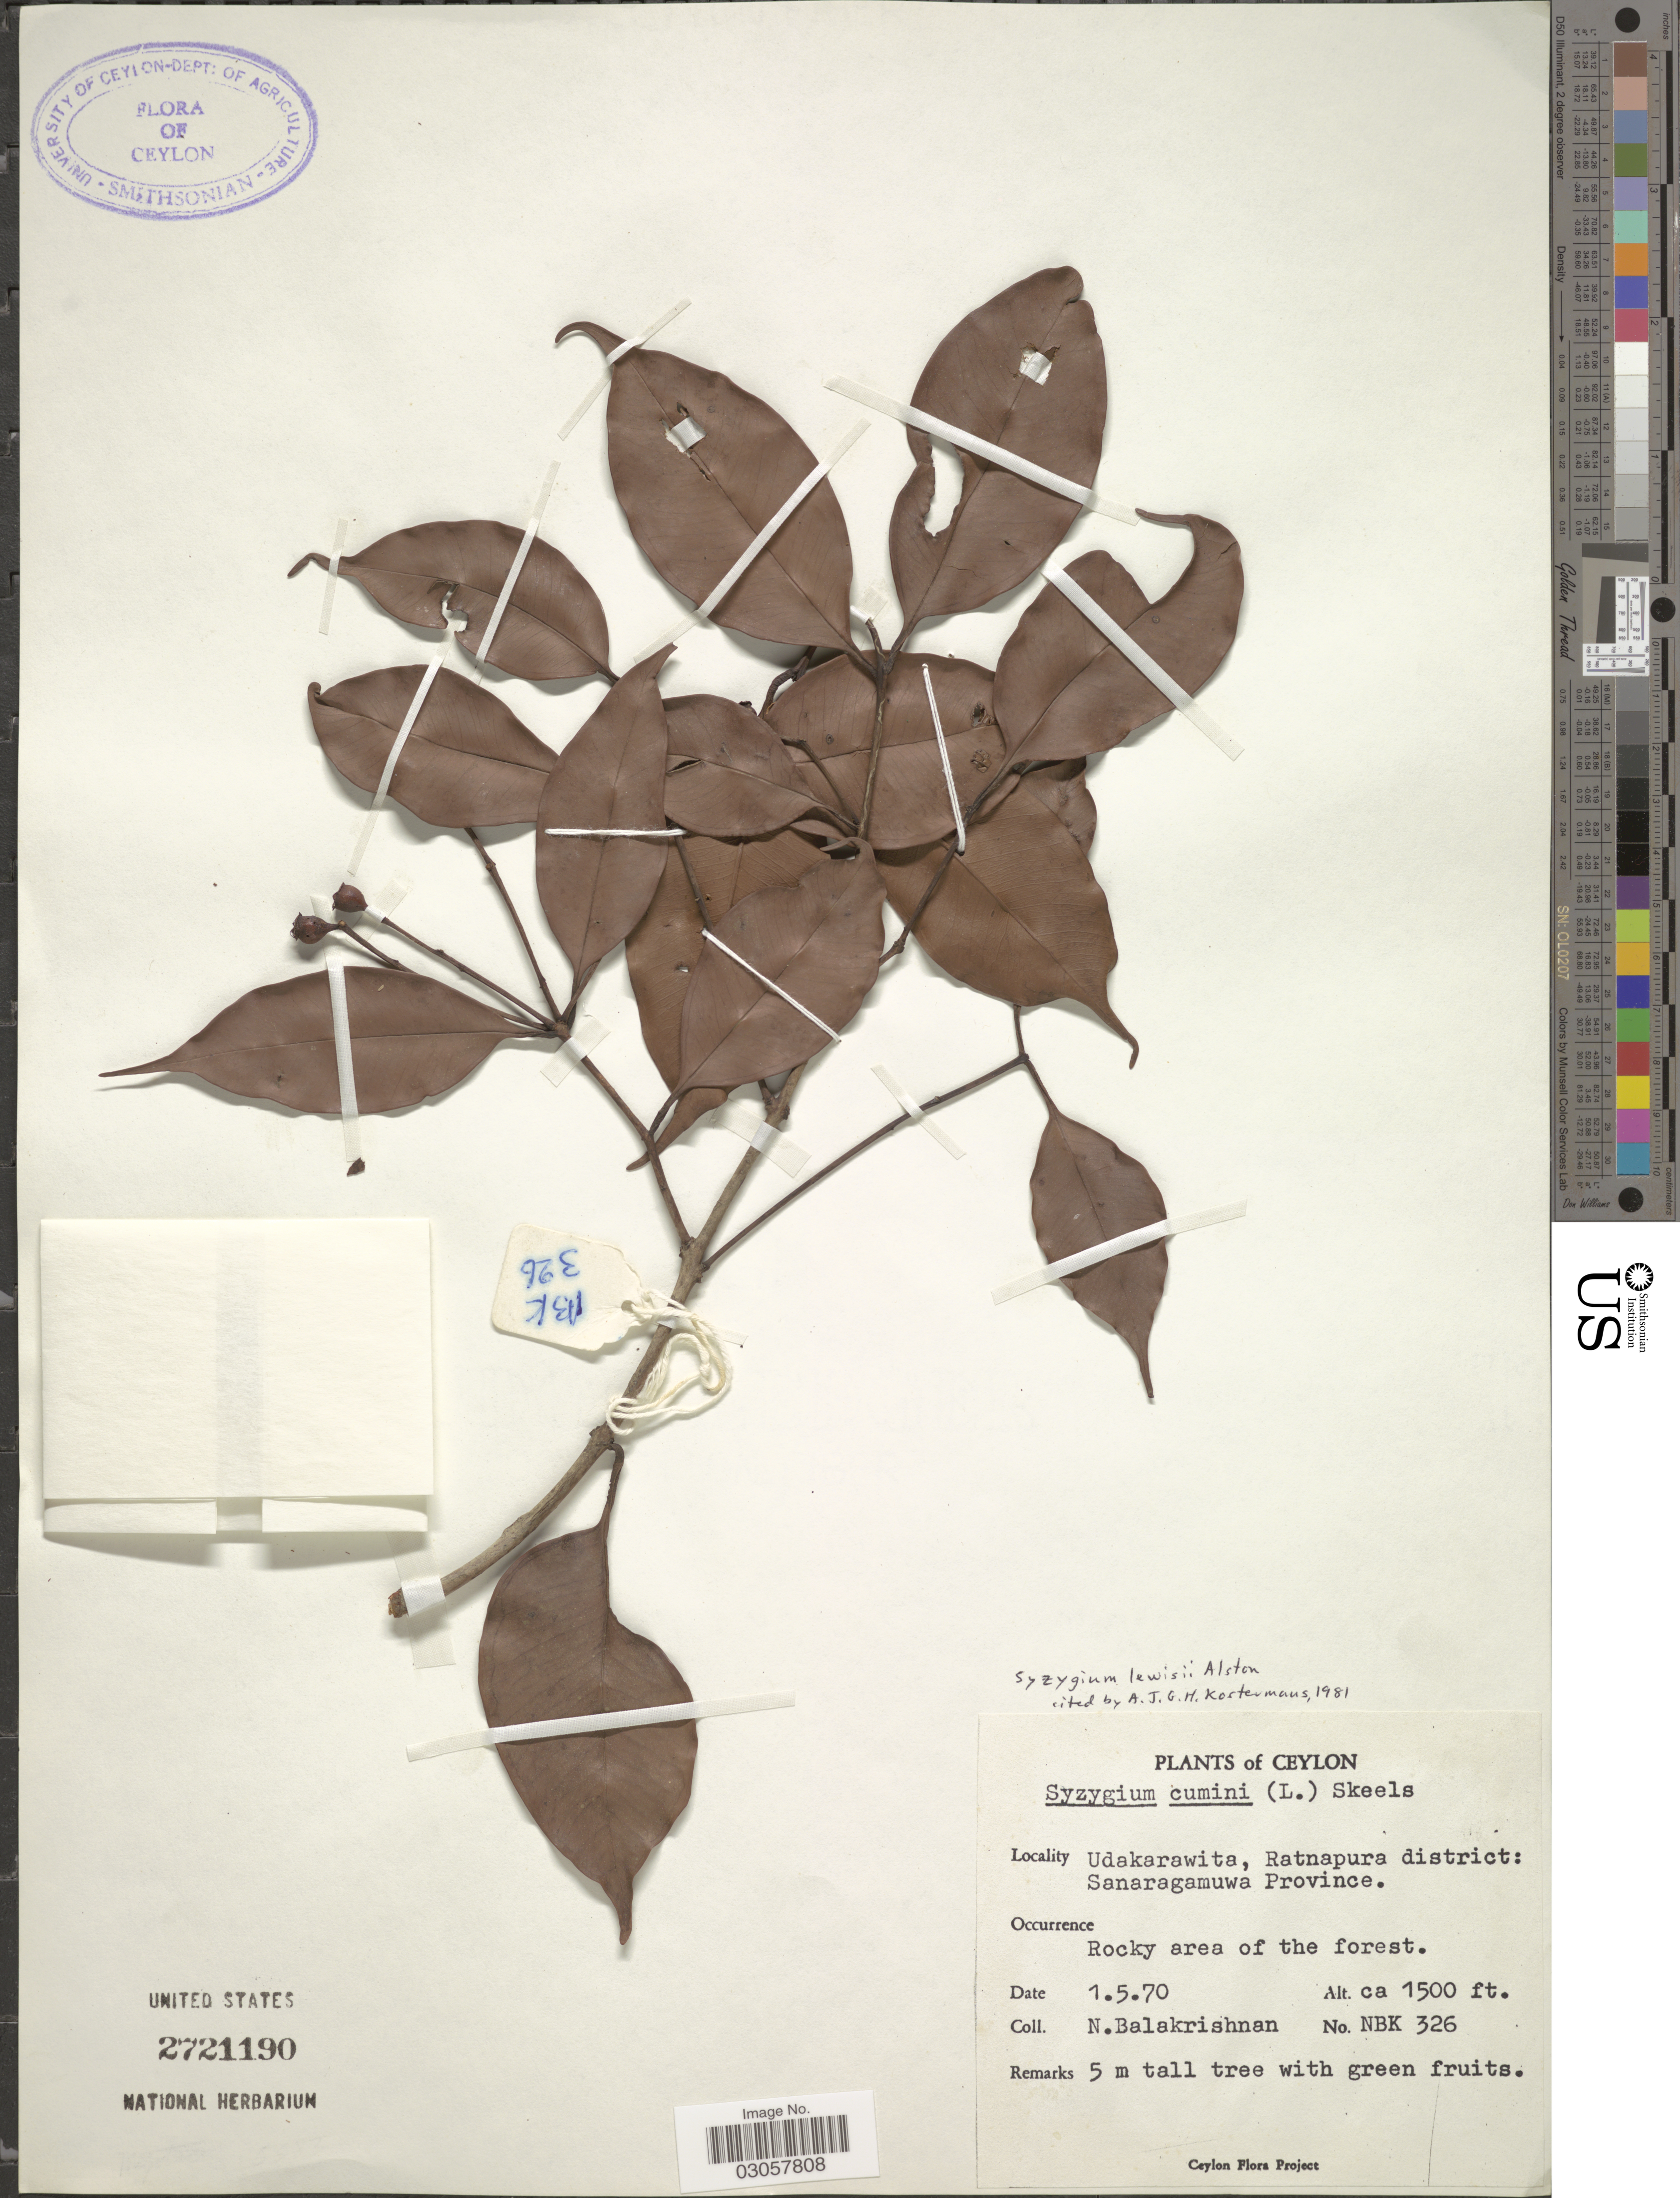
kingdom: Plantae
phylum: Tracheophyta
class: Magnoliopsida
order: Myrtales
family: Myrtaceae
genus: Syzygium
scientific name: Syzygium lewisii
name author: Alston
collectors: N. Balakrishnan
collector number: NBK 326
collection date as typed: Transcribed d/m/y: 1/5/70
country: Sri Lanka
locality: Ceylon. Udakarawita, Ratnapura district: Sanaragamuwa Province.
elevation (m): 457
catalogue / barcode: US 2721190